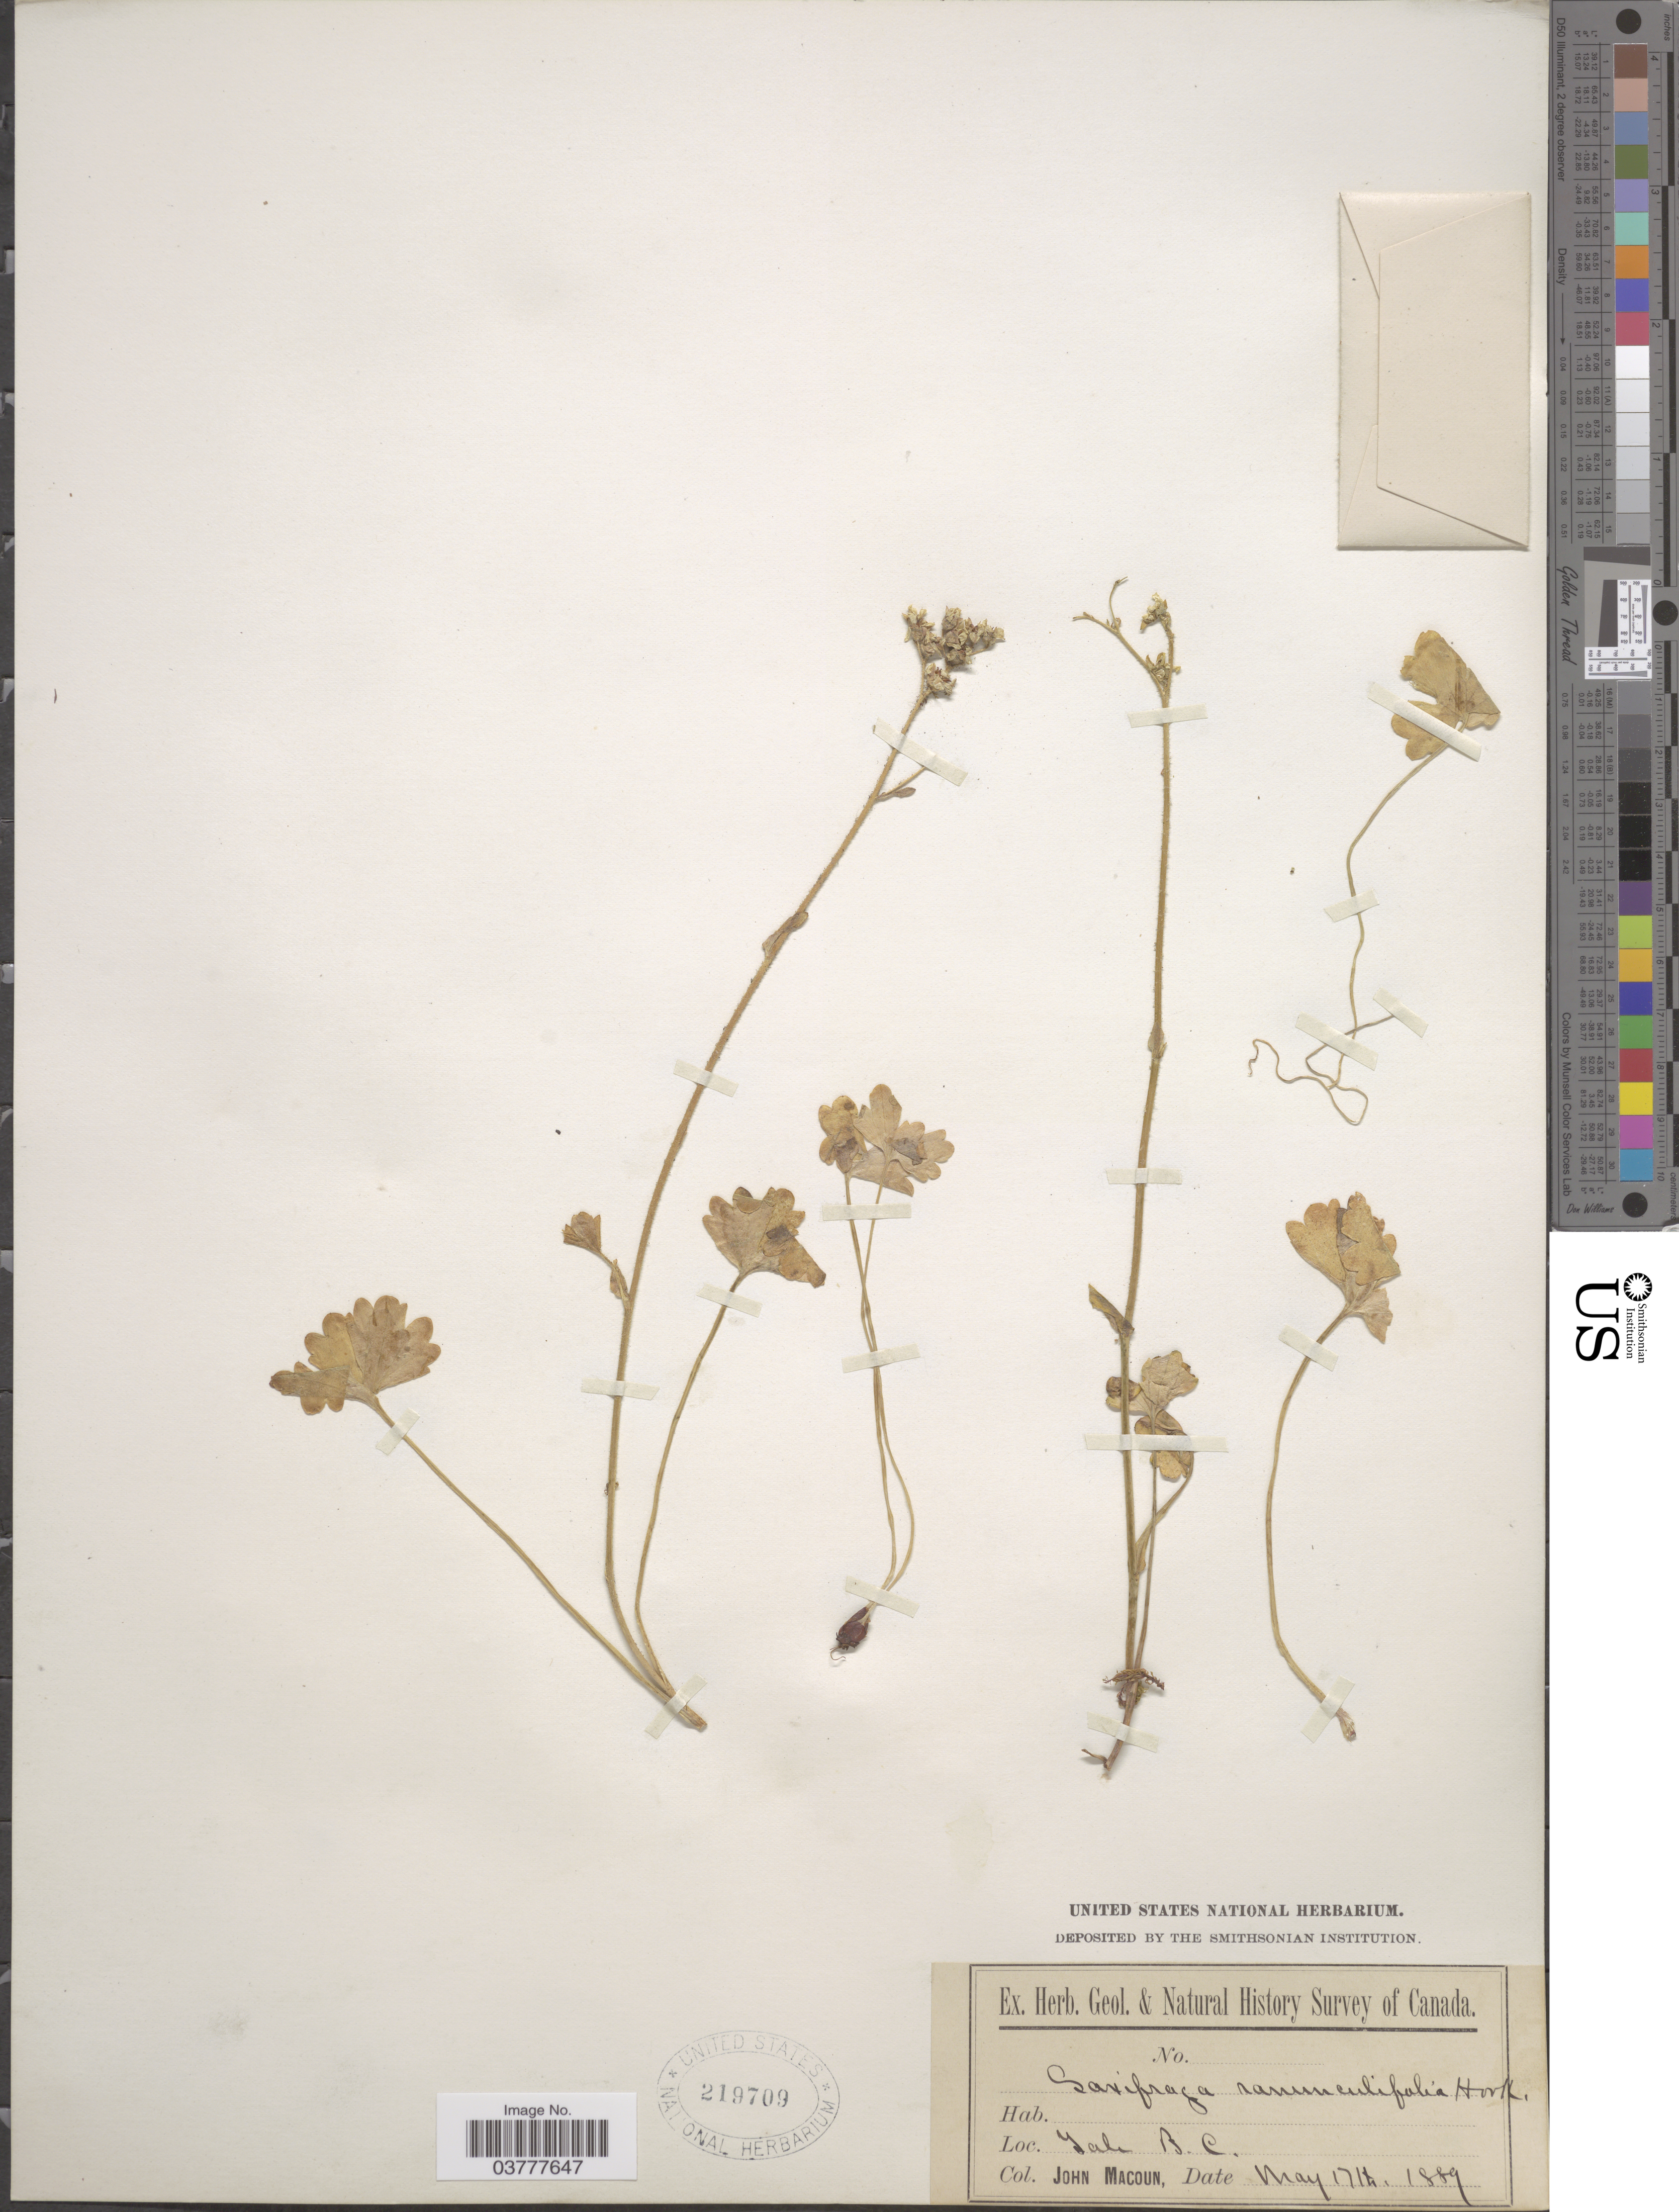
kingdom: Plantae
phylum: Tracheophyta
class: Magnoliopsida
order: Saxifragales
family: Saxifragaceae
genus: Hemieva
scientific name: Hemieva ranunculifolia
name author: (Hook.) Raf.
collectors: J. Macoun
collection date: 1889-05-17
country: Canada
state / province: British Columbia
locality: Yale.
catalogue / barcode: US 219709